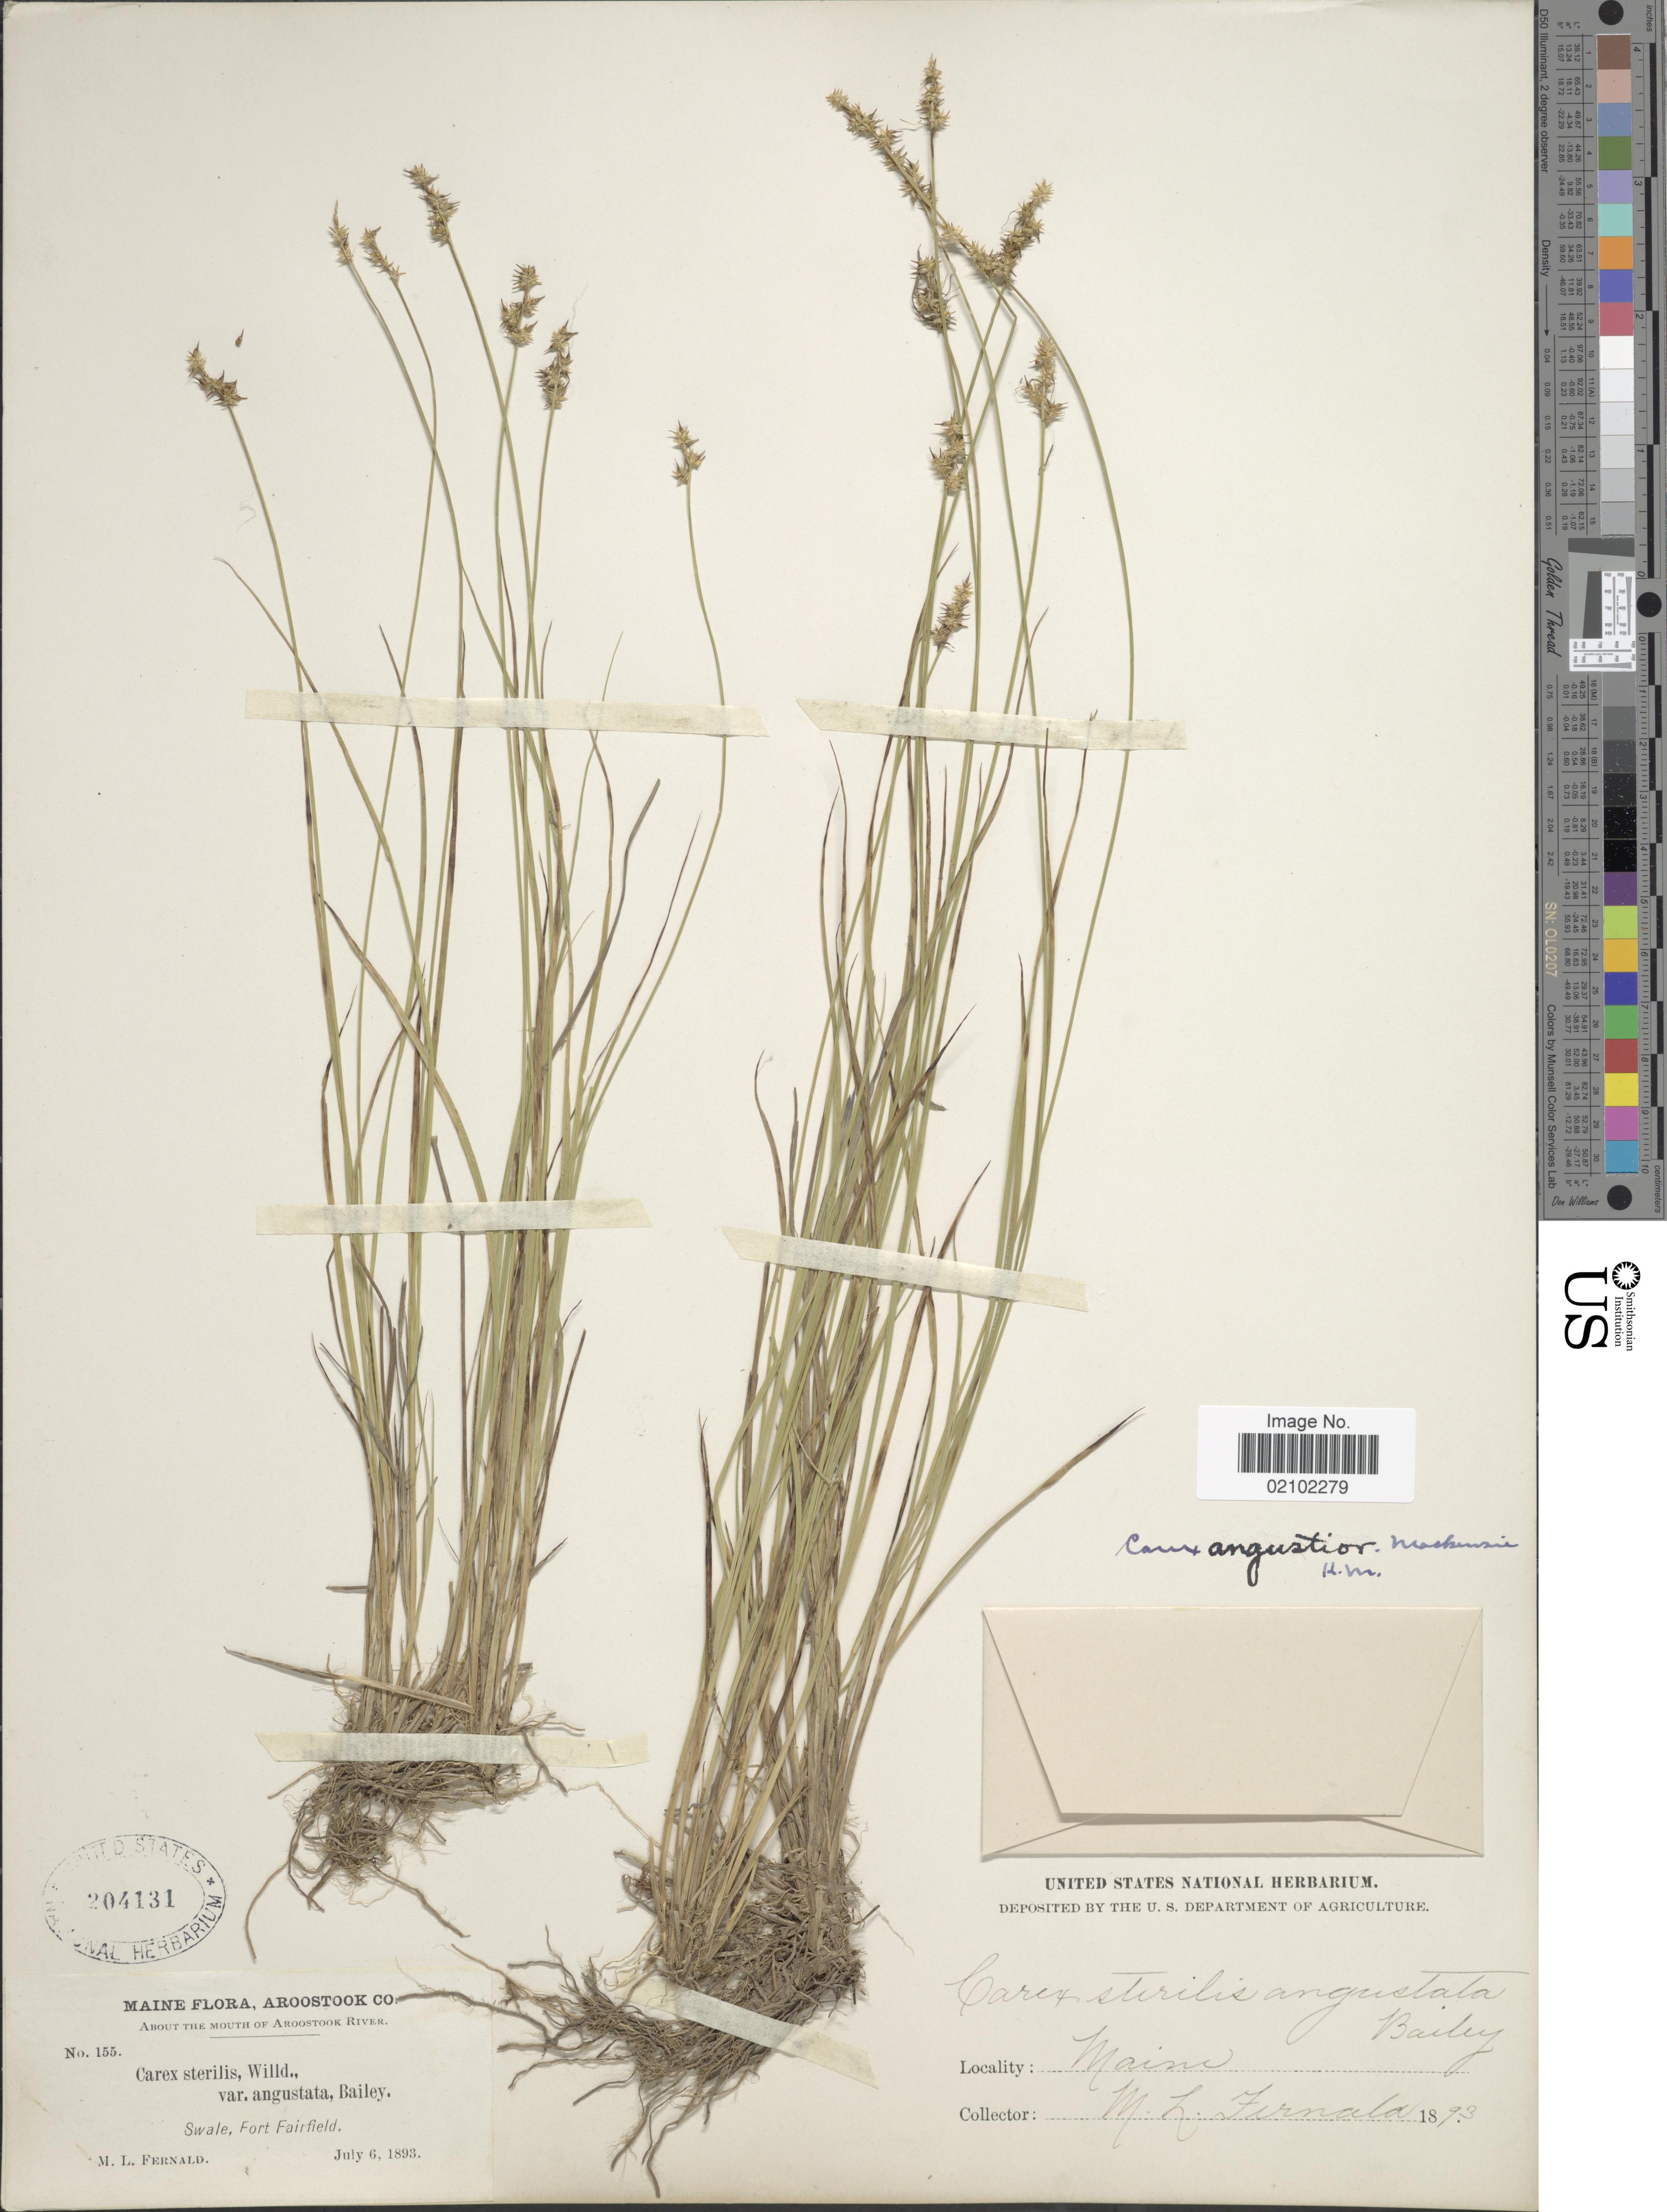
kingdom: Plantae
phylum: Tracheophyta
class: Liliopsida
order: Poales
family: Cyperaceae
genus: Carex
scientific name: Carex echinata subsp. echinata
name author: Murray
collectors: M. L. Fernald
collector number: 155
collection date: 1893-07-06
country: United States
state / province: Maine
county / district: Aroostook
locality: About the mouth of Aroostook River, Swale, Fort Fairfield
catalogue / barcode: US 20431